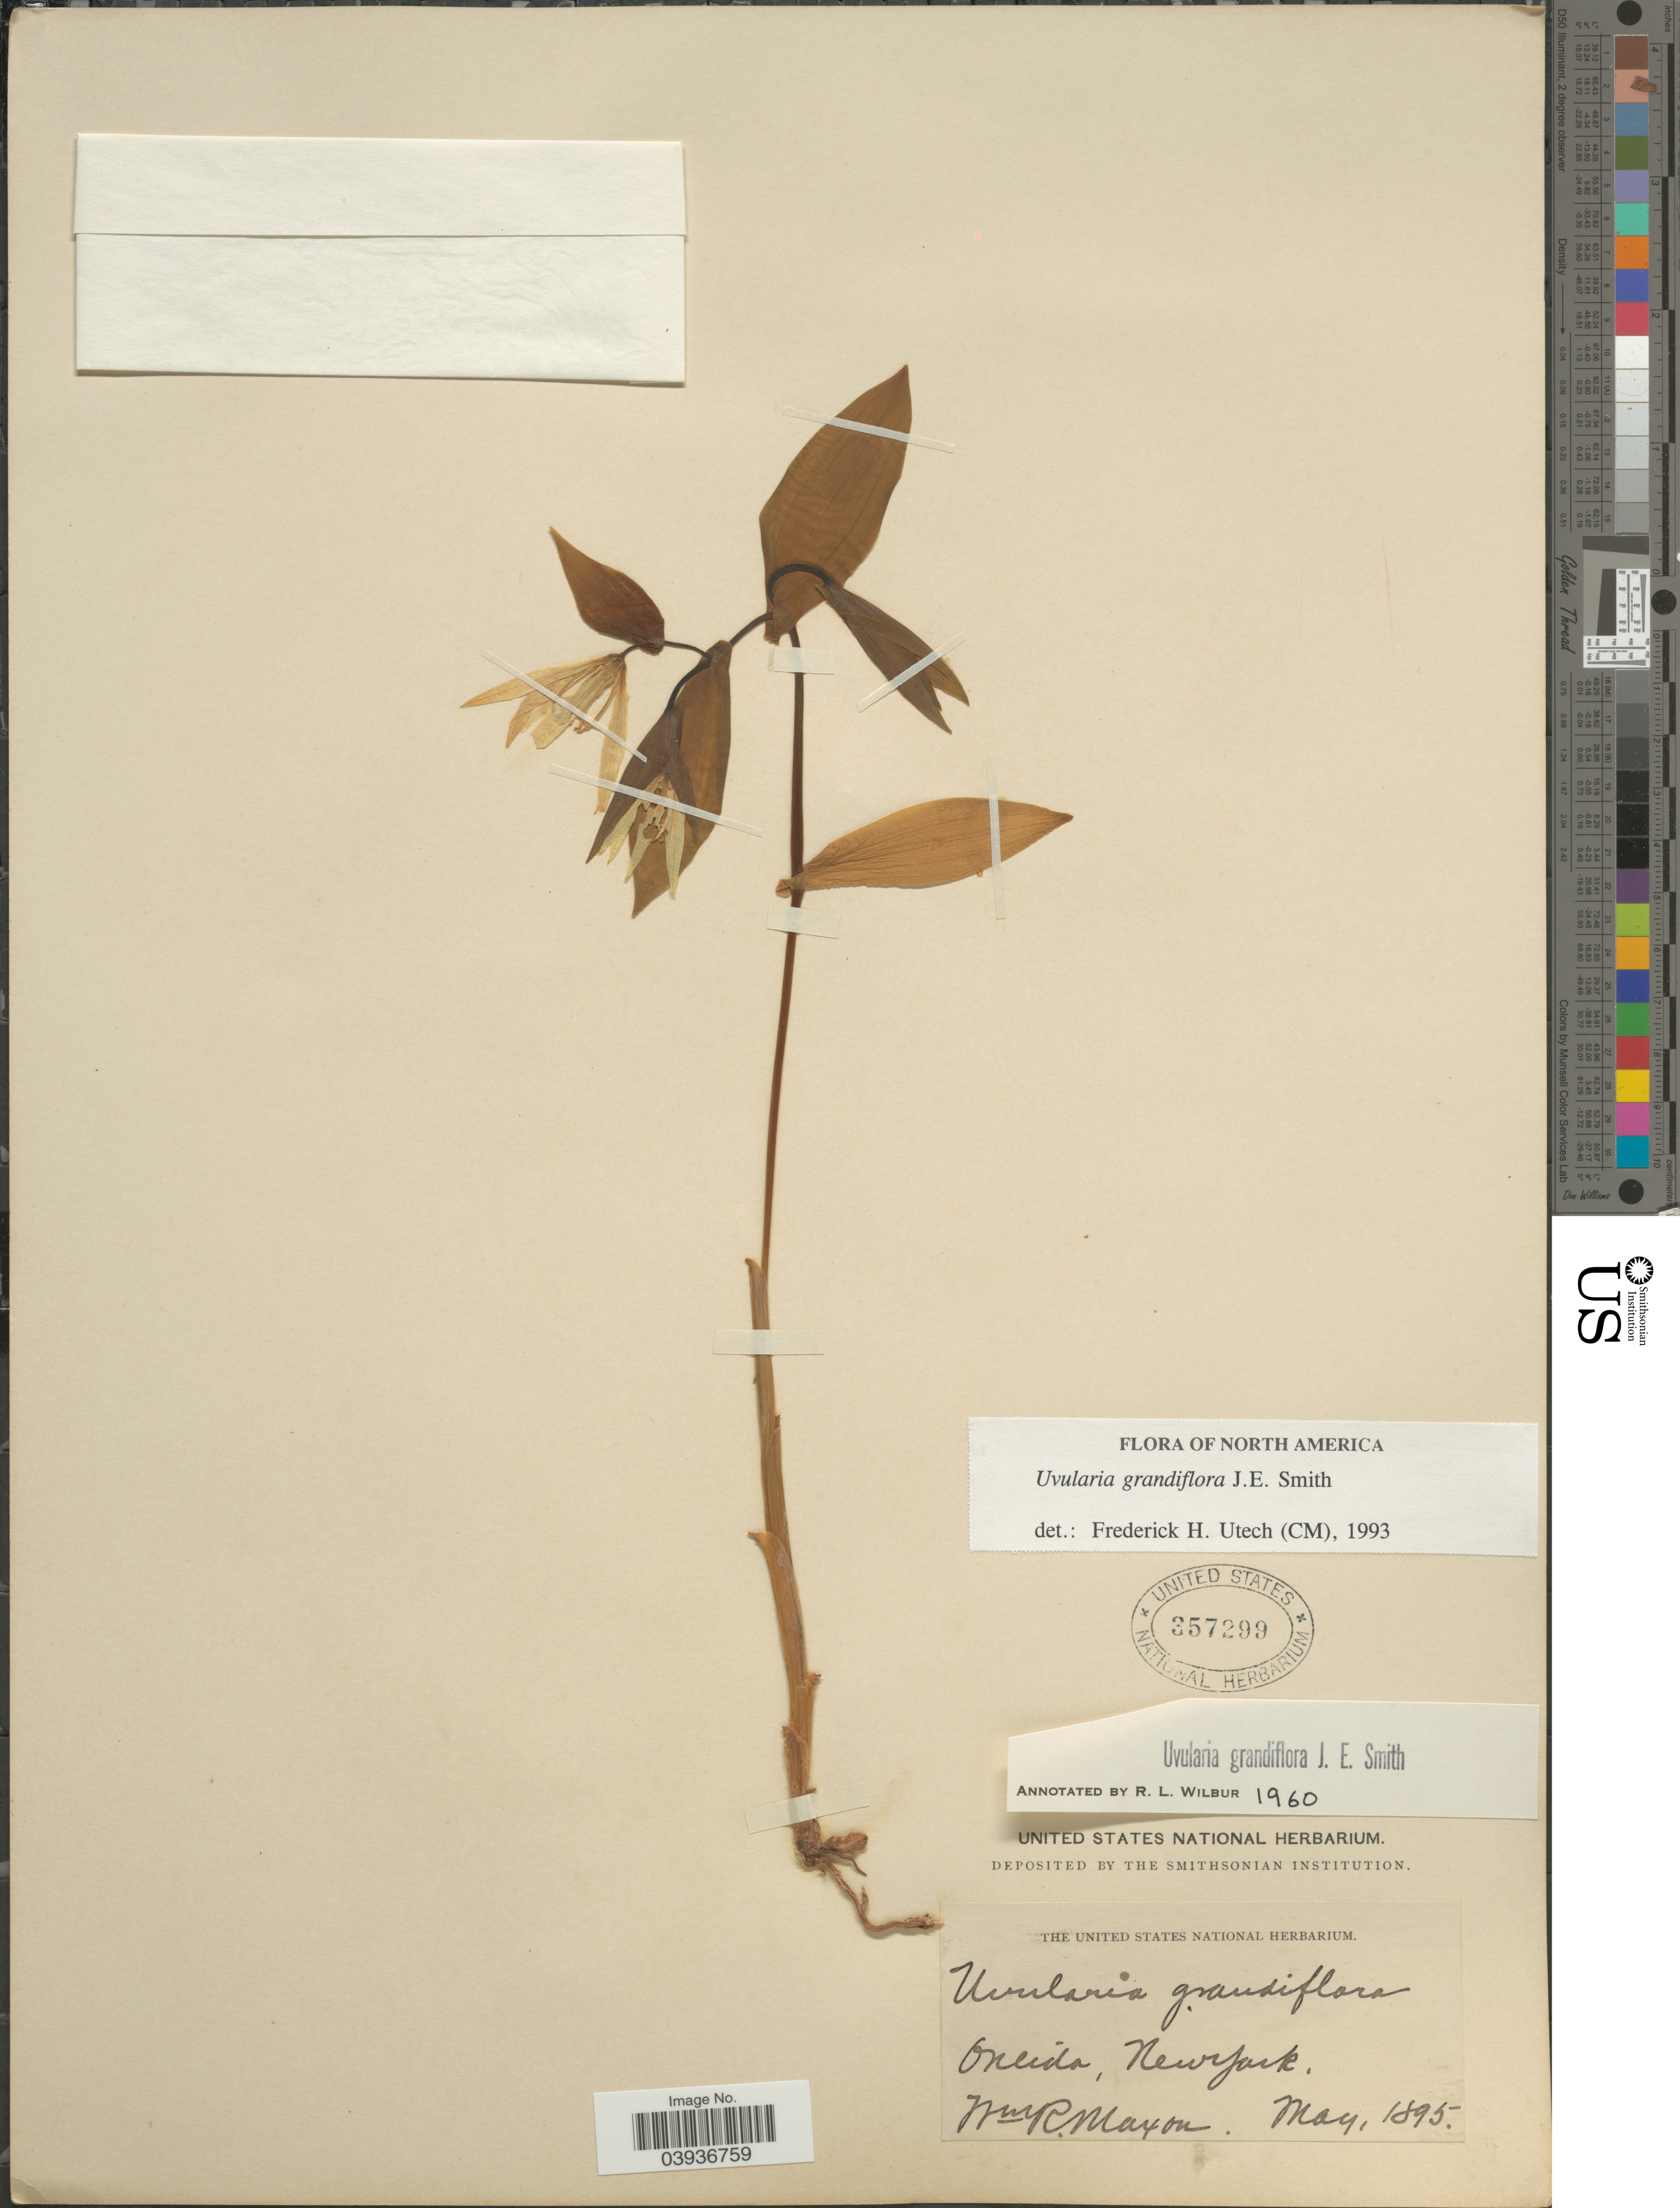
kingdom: Plantae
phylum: Tracheophyta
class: Liliopsida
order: Liliales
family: Colchicaceae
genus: Uvularia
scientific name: Uvularia grandiflora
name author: Sm.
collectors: W. R. Maxon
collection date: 1895-05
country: United States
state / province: New York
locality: Oneida.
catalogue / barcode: US 357299